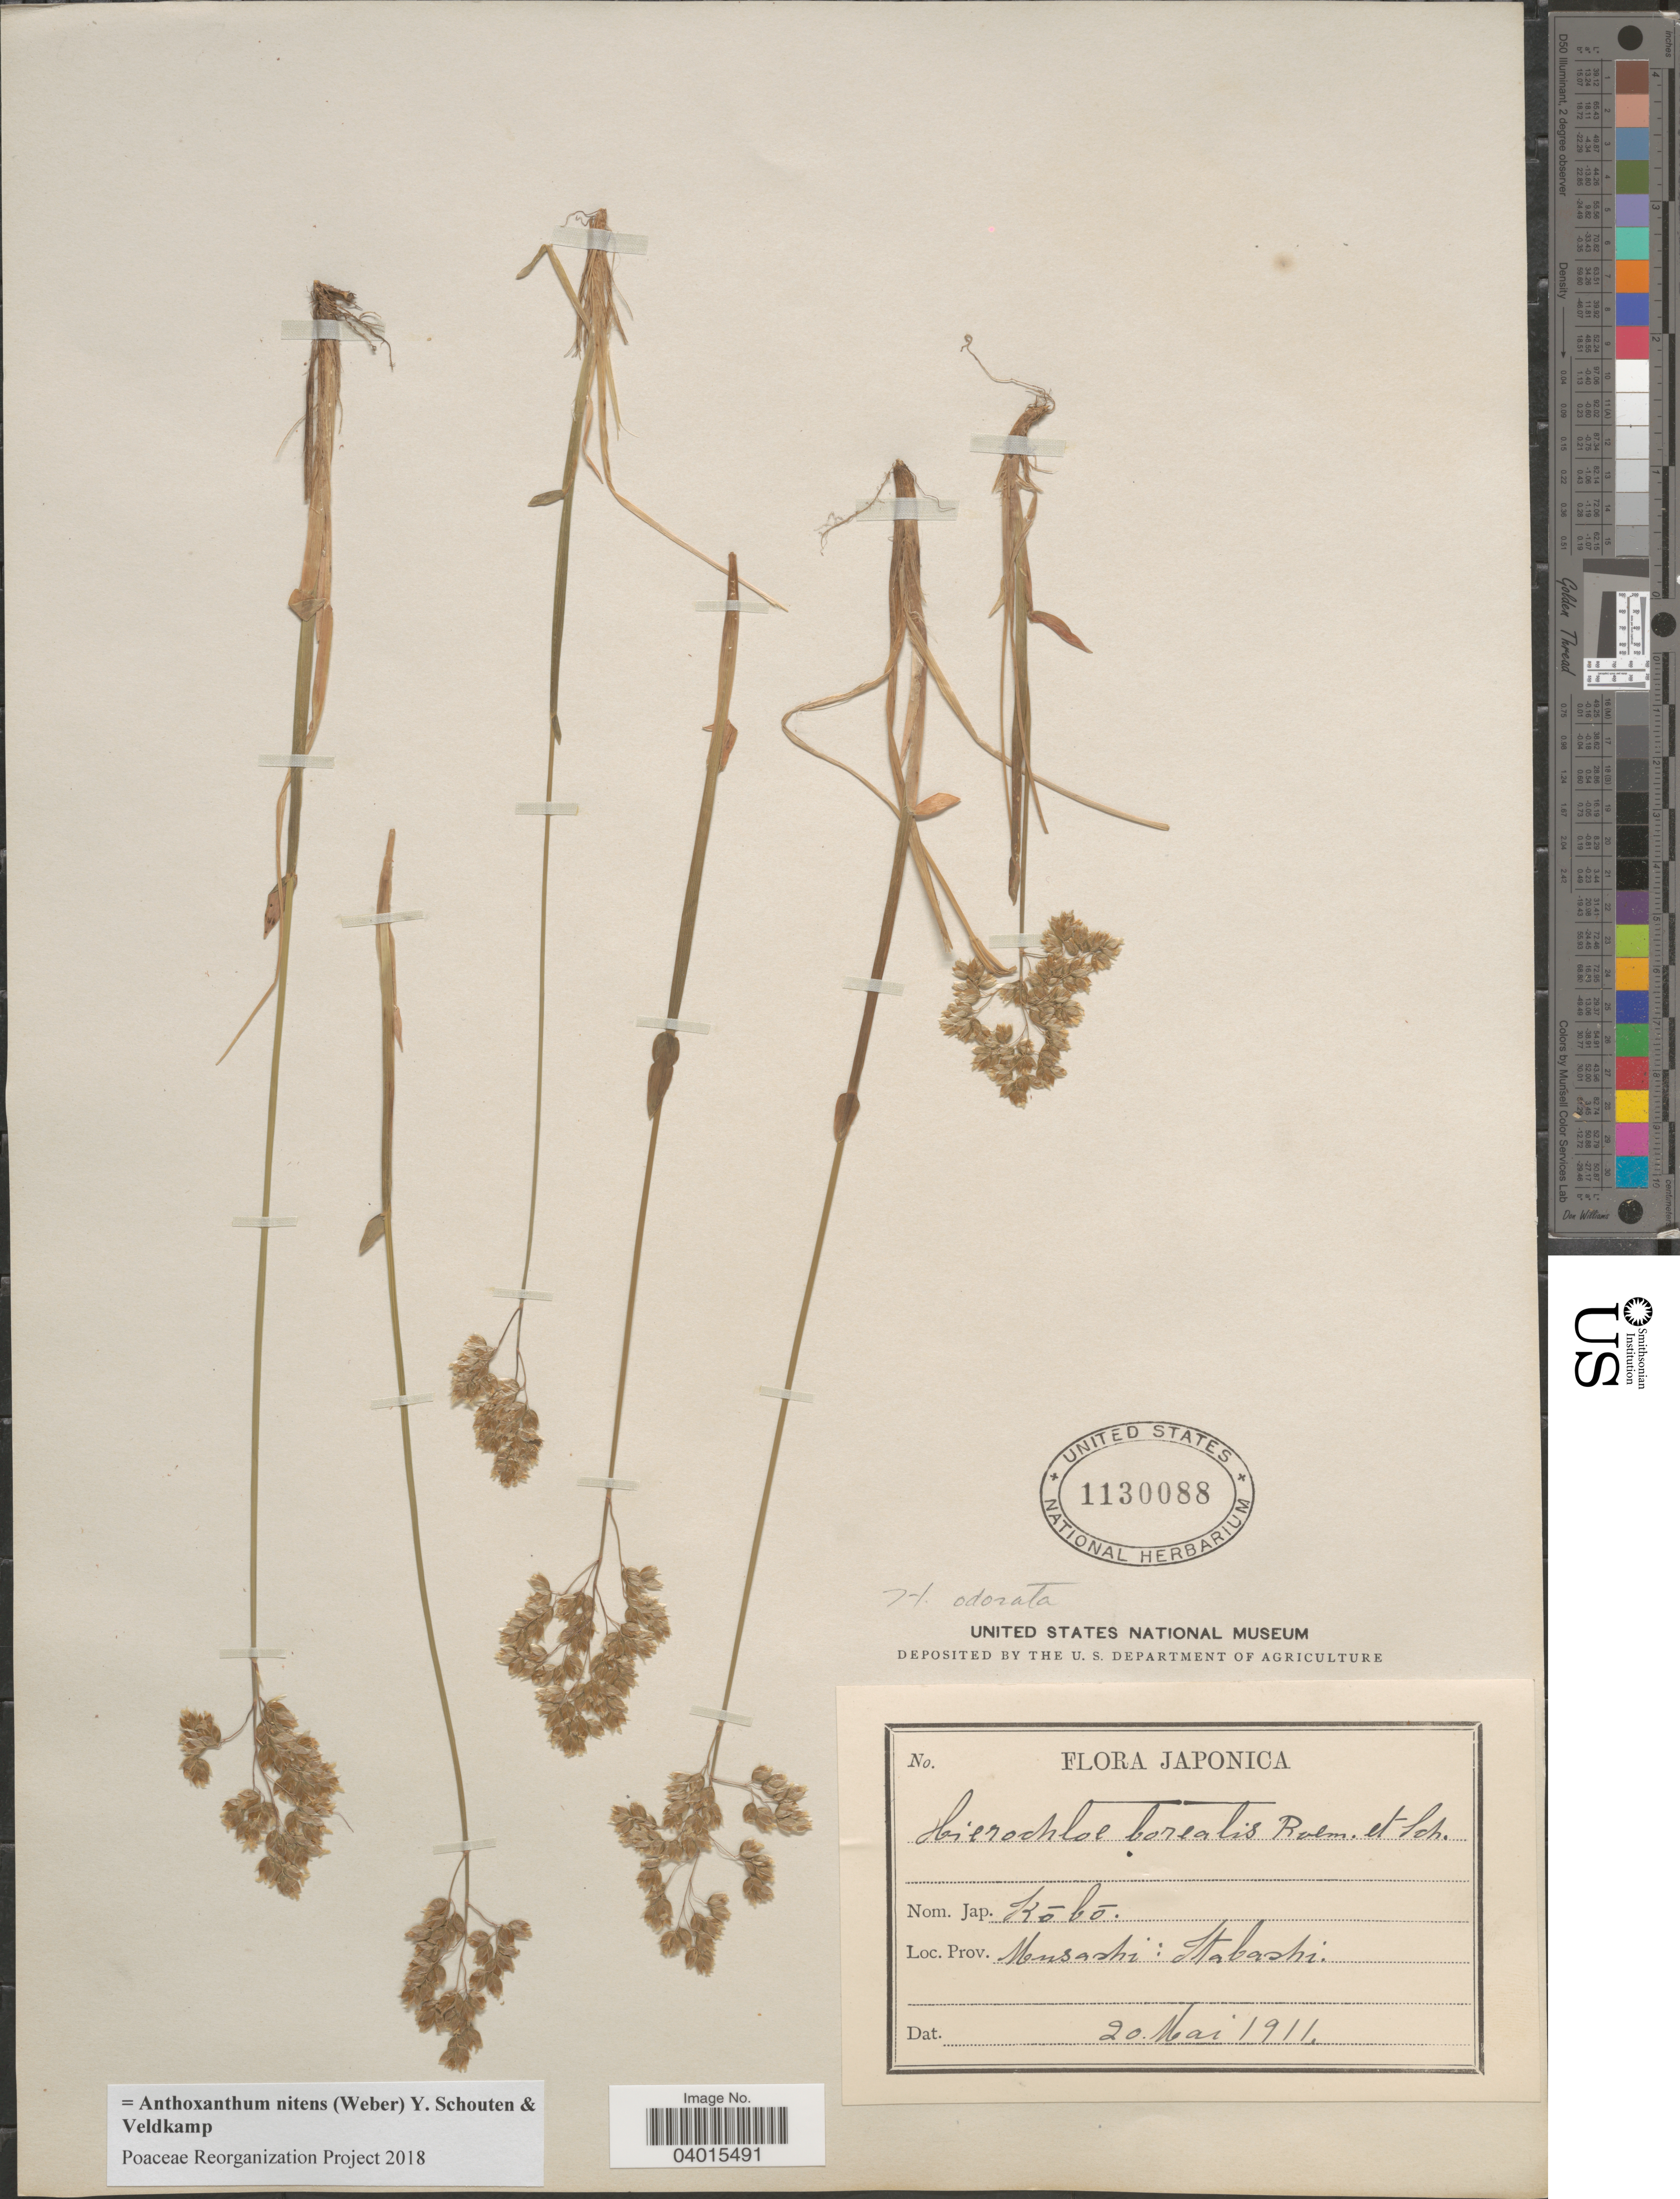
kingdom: Plantae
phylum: Tracheophyta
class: Liliopsida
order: Poales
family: Poaceae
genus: Anthoxanthum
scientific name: Anthoxanthum nitens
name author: (G.H. Weber) R.T.A. Schouten & Veldkamp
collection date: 1911-05-20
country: Japan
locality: Prov. Musashi: Itabashi.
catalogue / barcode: US 1130088